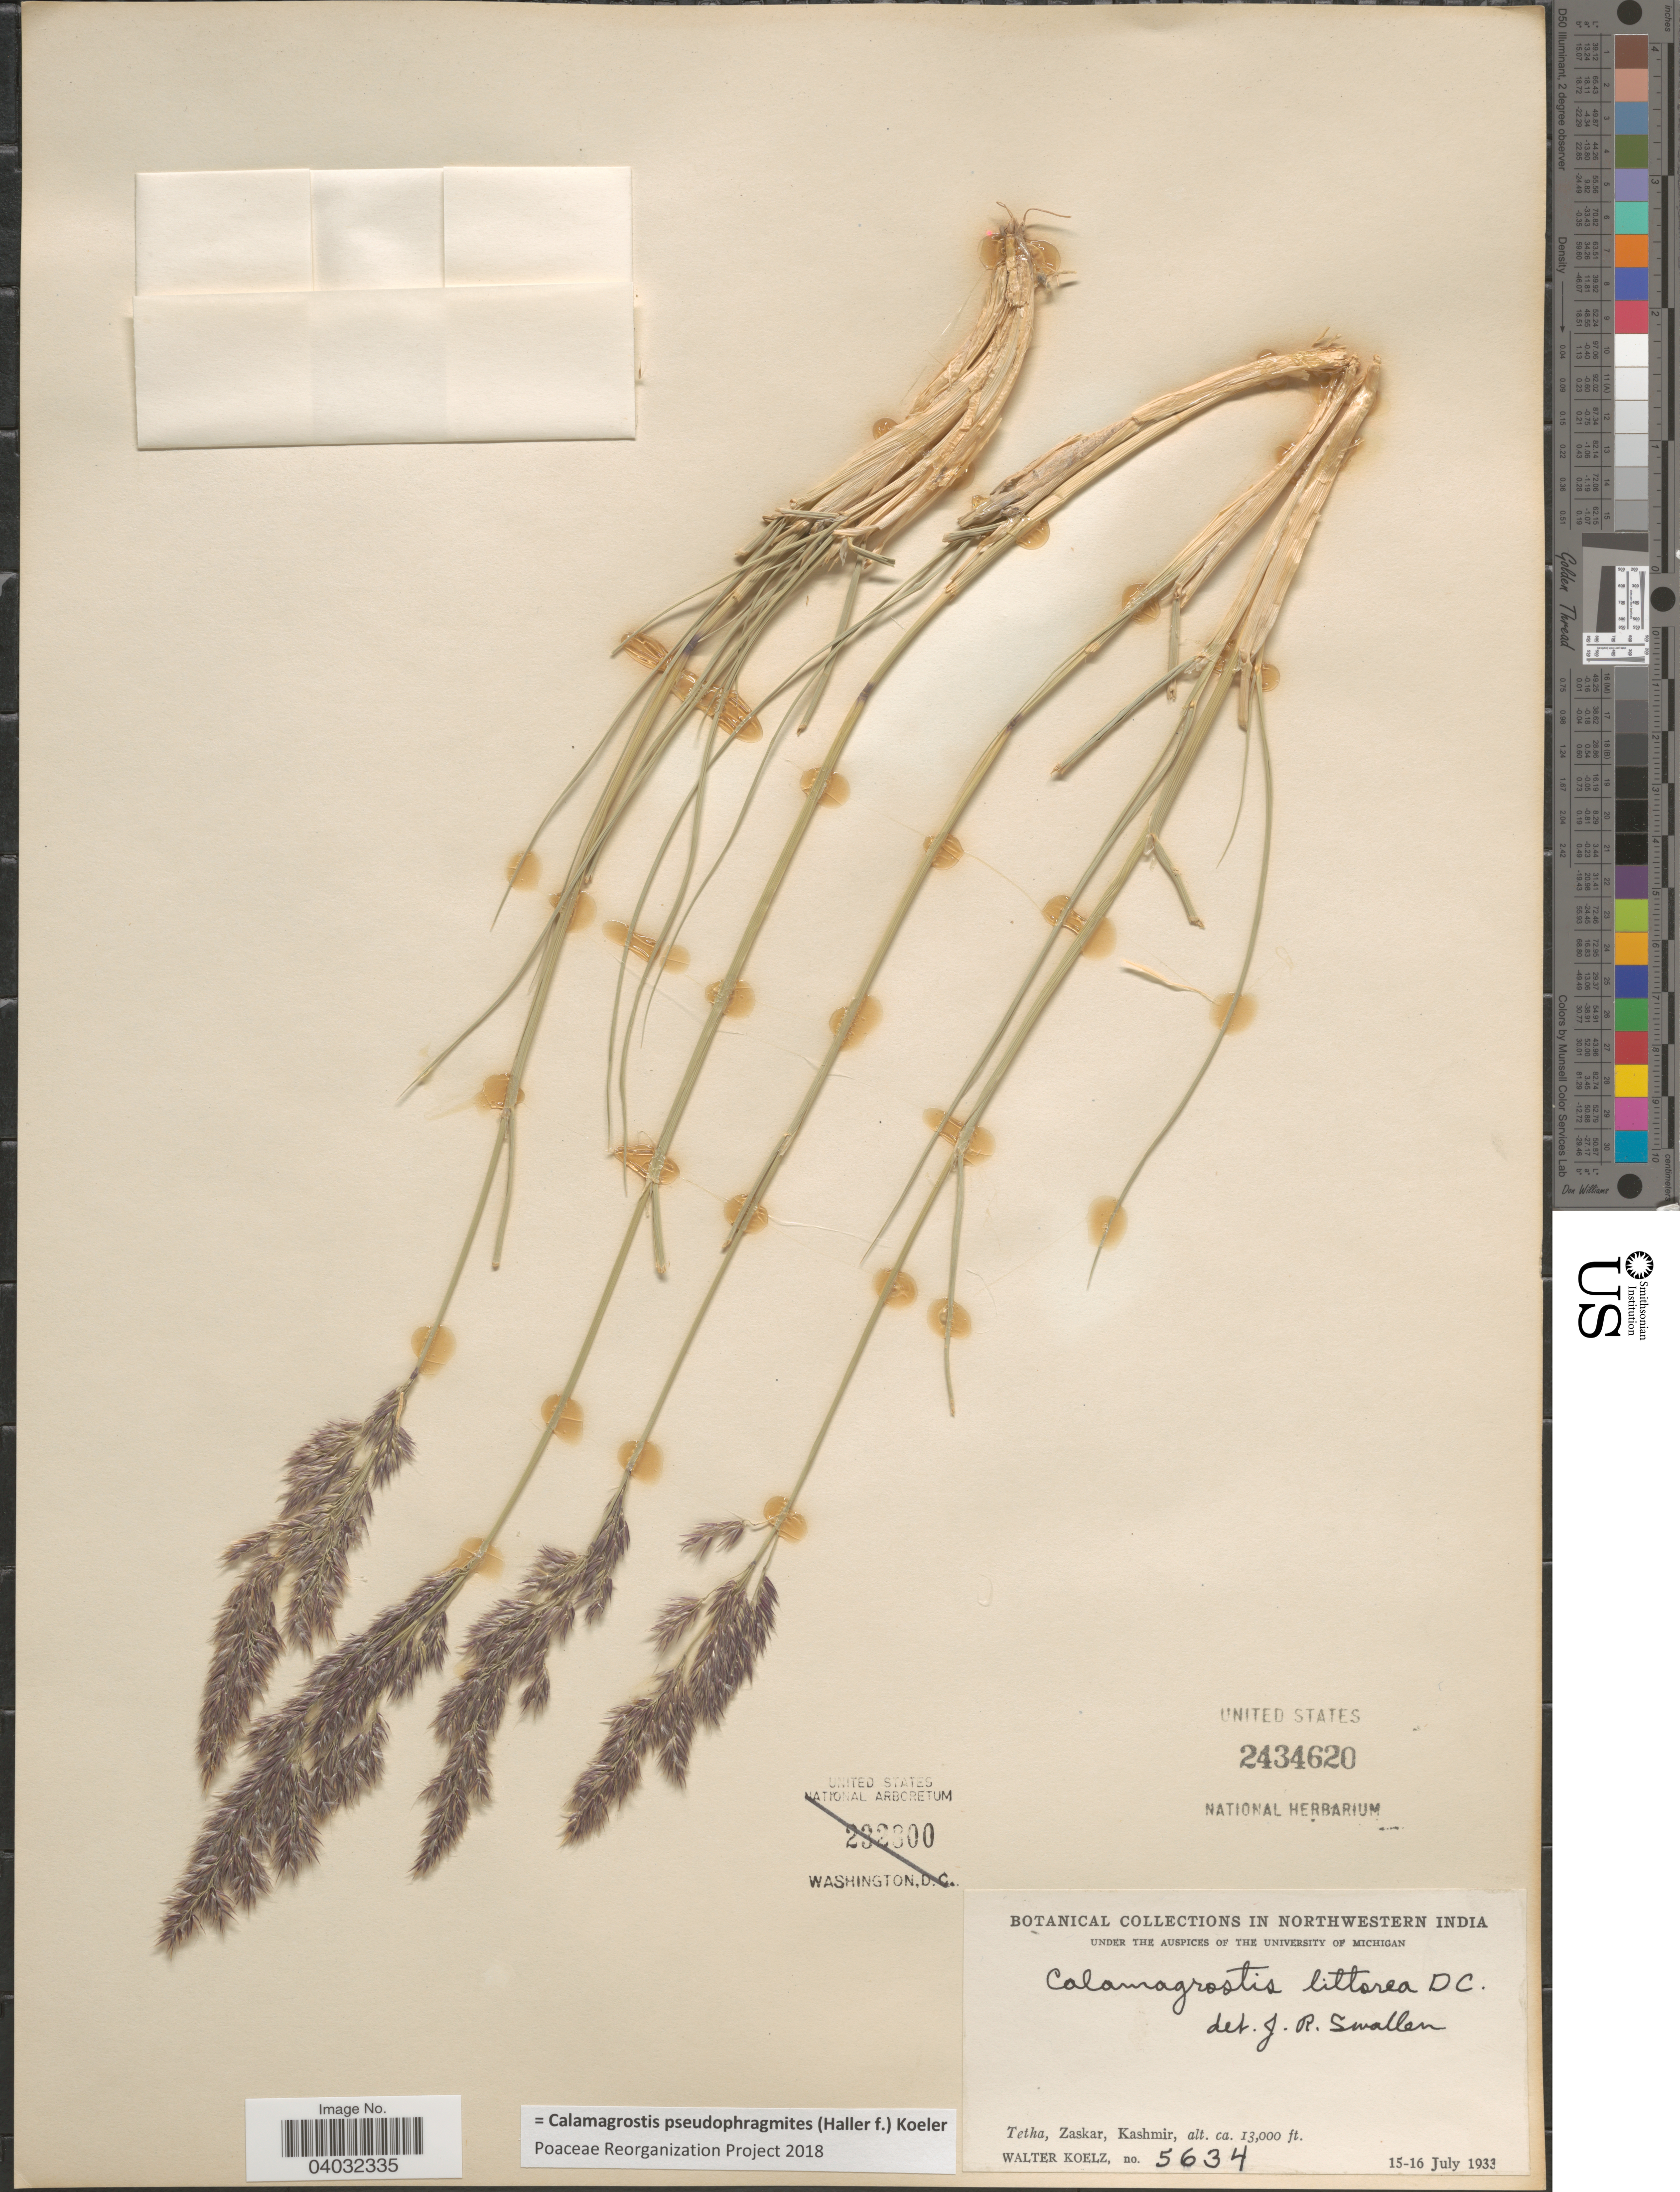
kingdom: Plantae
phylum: Tracheophyta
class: Liliopsida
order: Poales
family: Poaceae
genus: Calamagrostis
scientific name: Calamagrostis pseudophragmites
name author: (Haller f.) Koeler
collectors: W. N. Koelz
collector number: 5634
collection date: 1933-07-15/1933-07-16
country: India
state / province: Jammu and Kashmir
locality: Northwestern India. Tetha, Zaskar, Kashmir.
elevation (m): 3962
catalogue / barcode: US 2434620